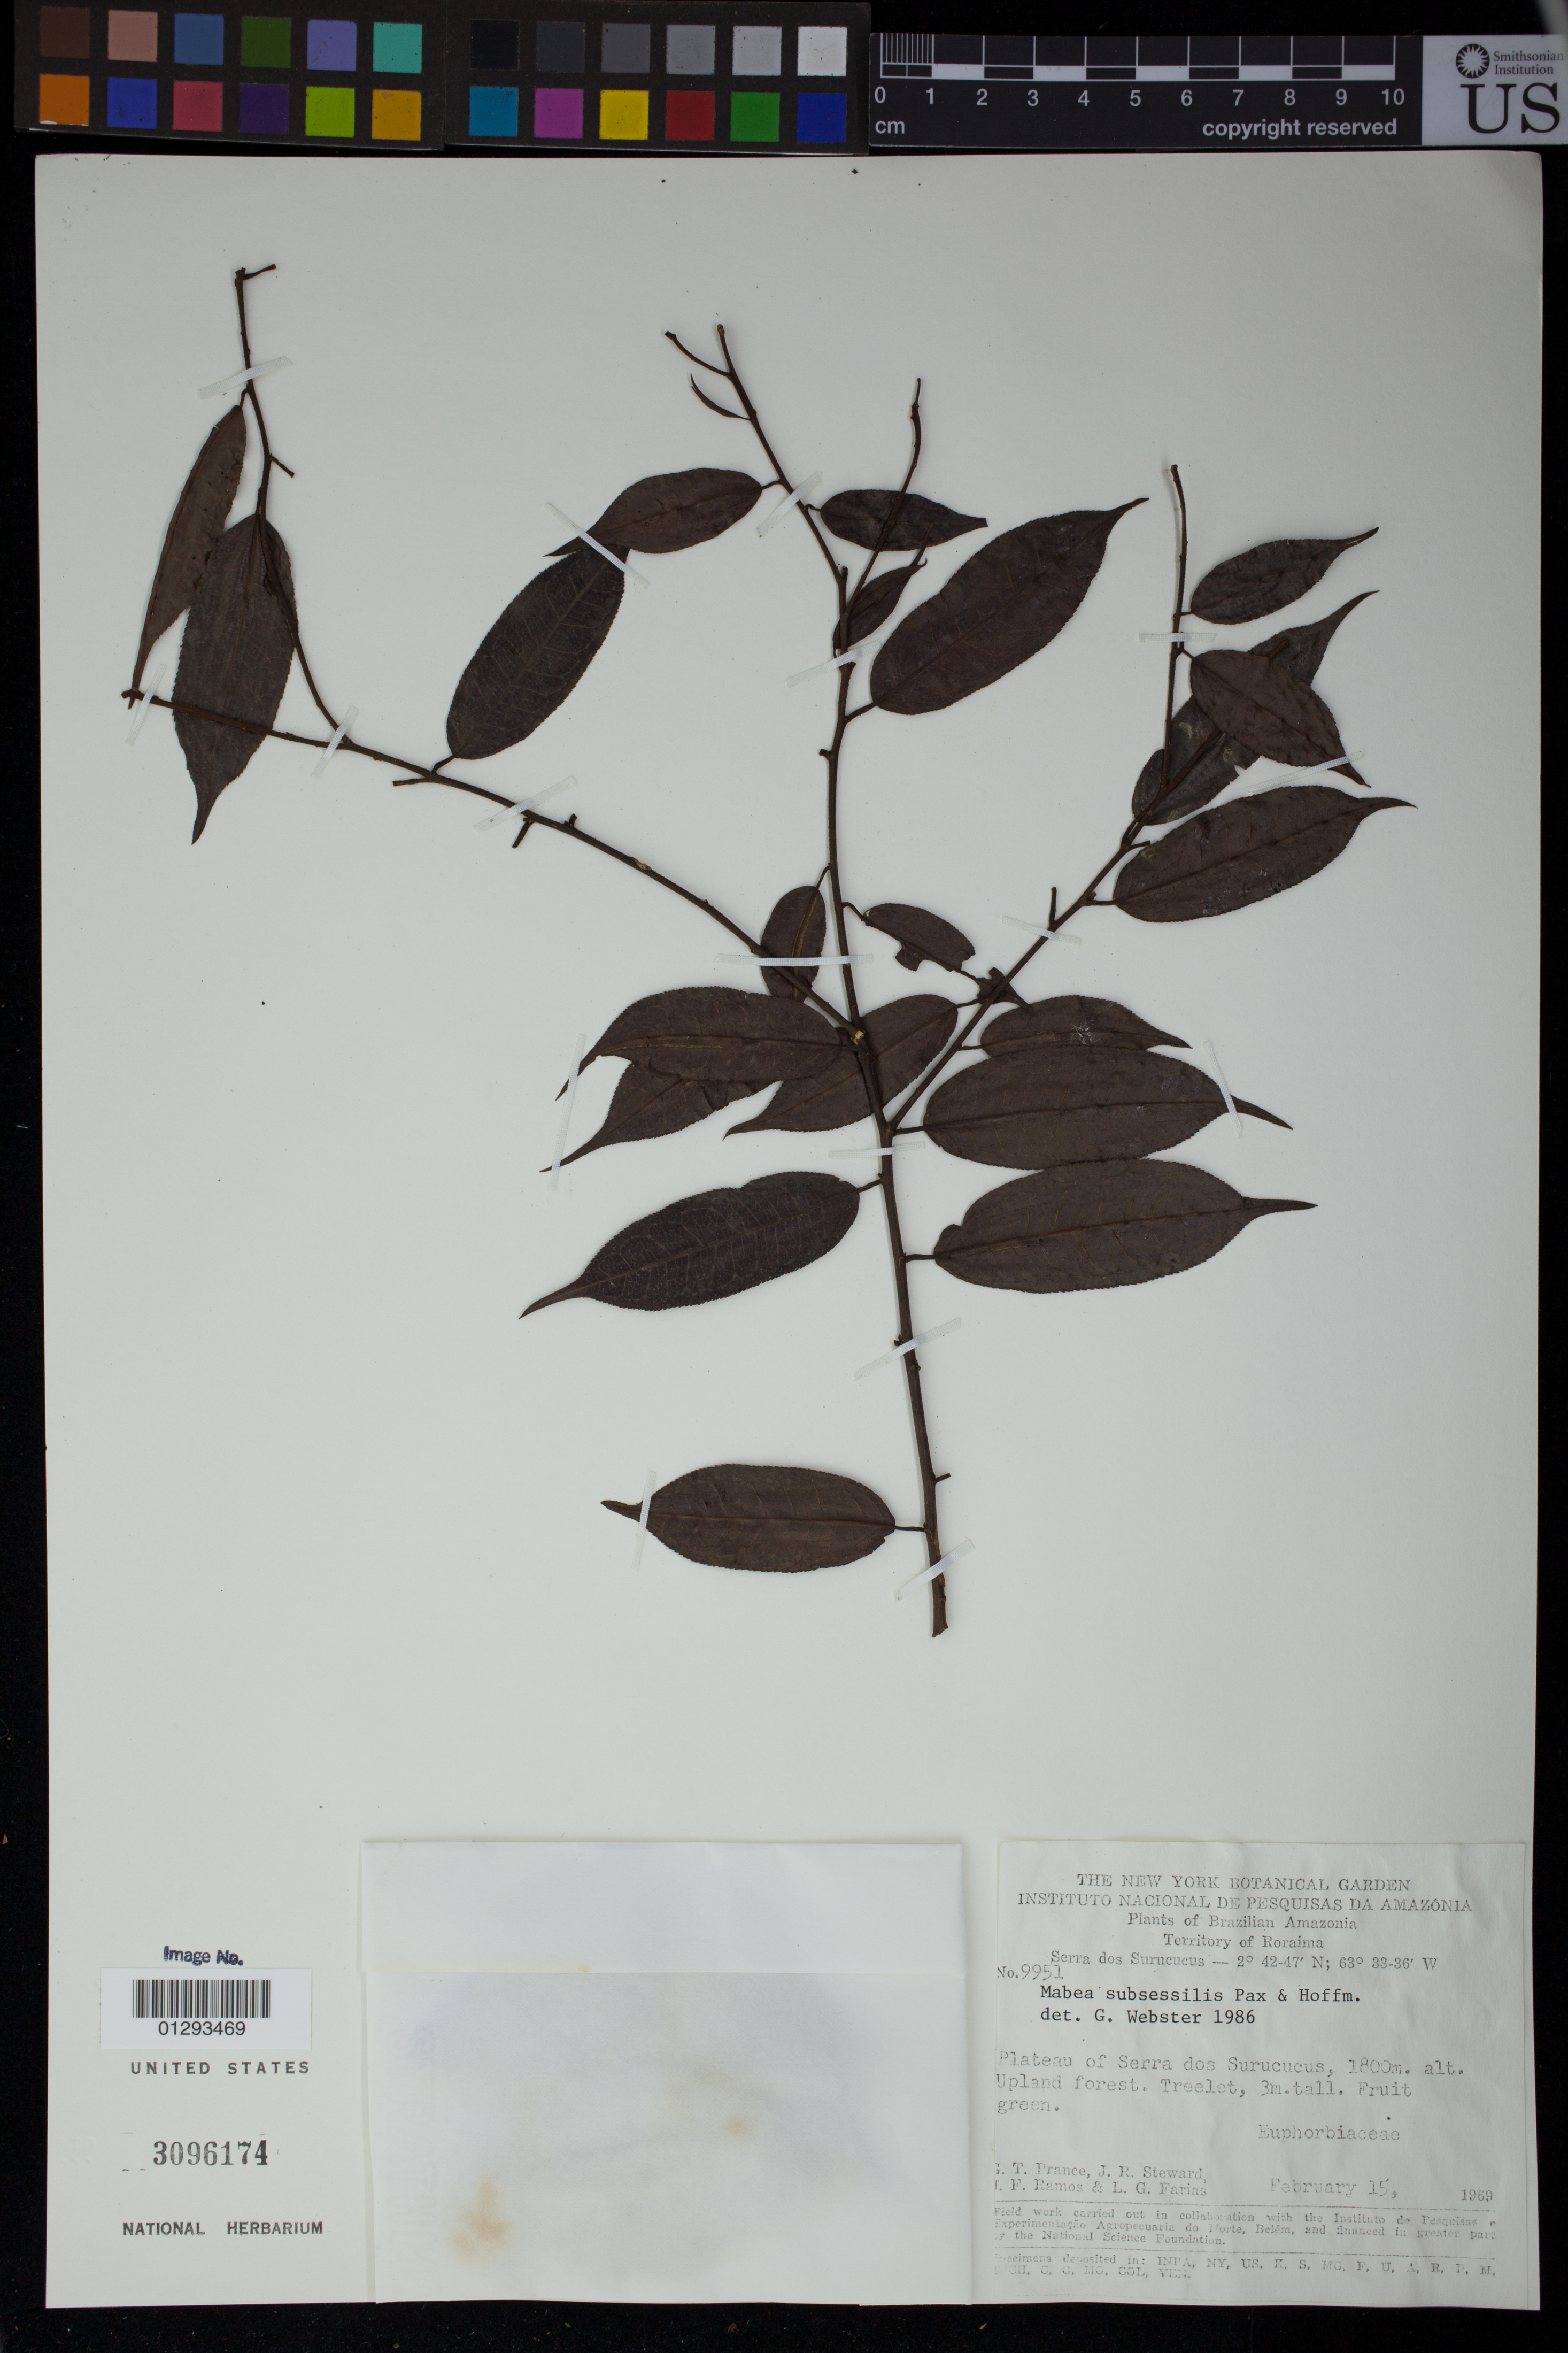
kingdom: Plantae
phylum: Tracheophyta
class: Magnoliopsida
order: Malpighiales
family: Euphorbiaceae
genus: Mabea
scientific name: Mabea subsessilis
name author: Pax & K. Hoffm.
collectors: G. T. Prance, J. R. Steward, J. F. Ramos & L. G. Farias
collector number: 9951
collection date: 1969-02-15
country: Brazil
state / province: Roraima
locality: Plateau of Serra dos Surucucus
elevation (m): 1800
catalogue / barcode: US 3096174